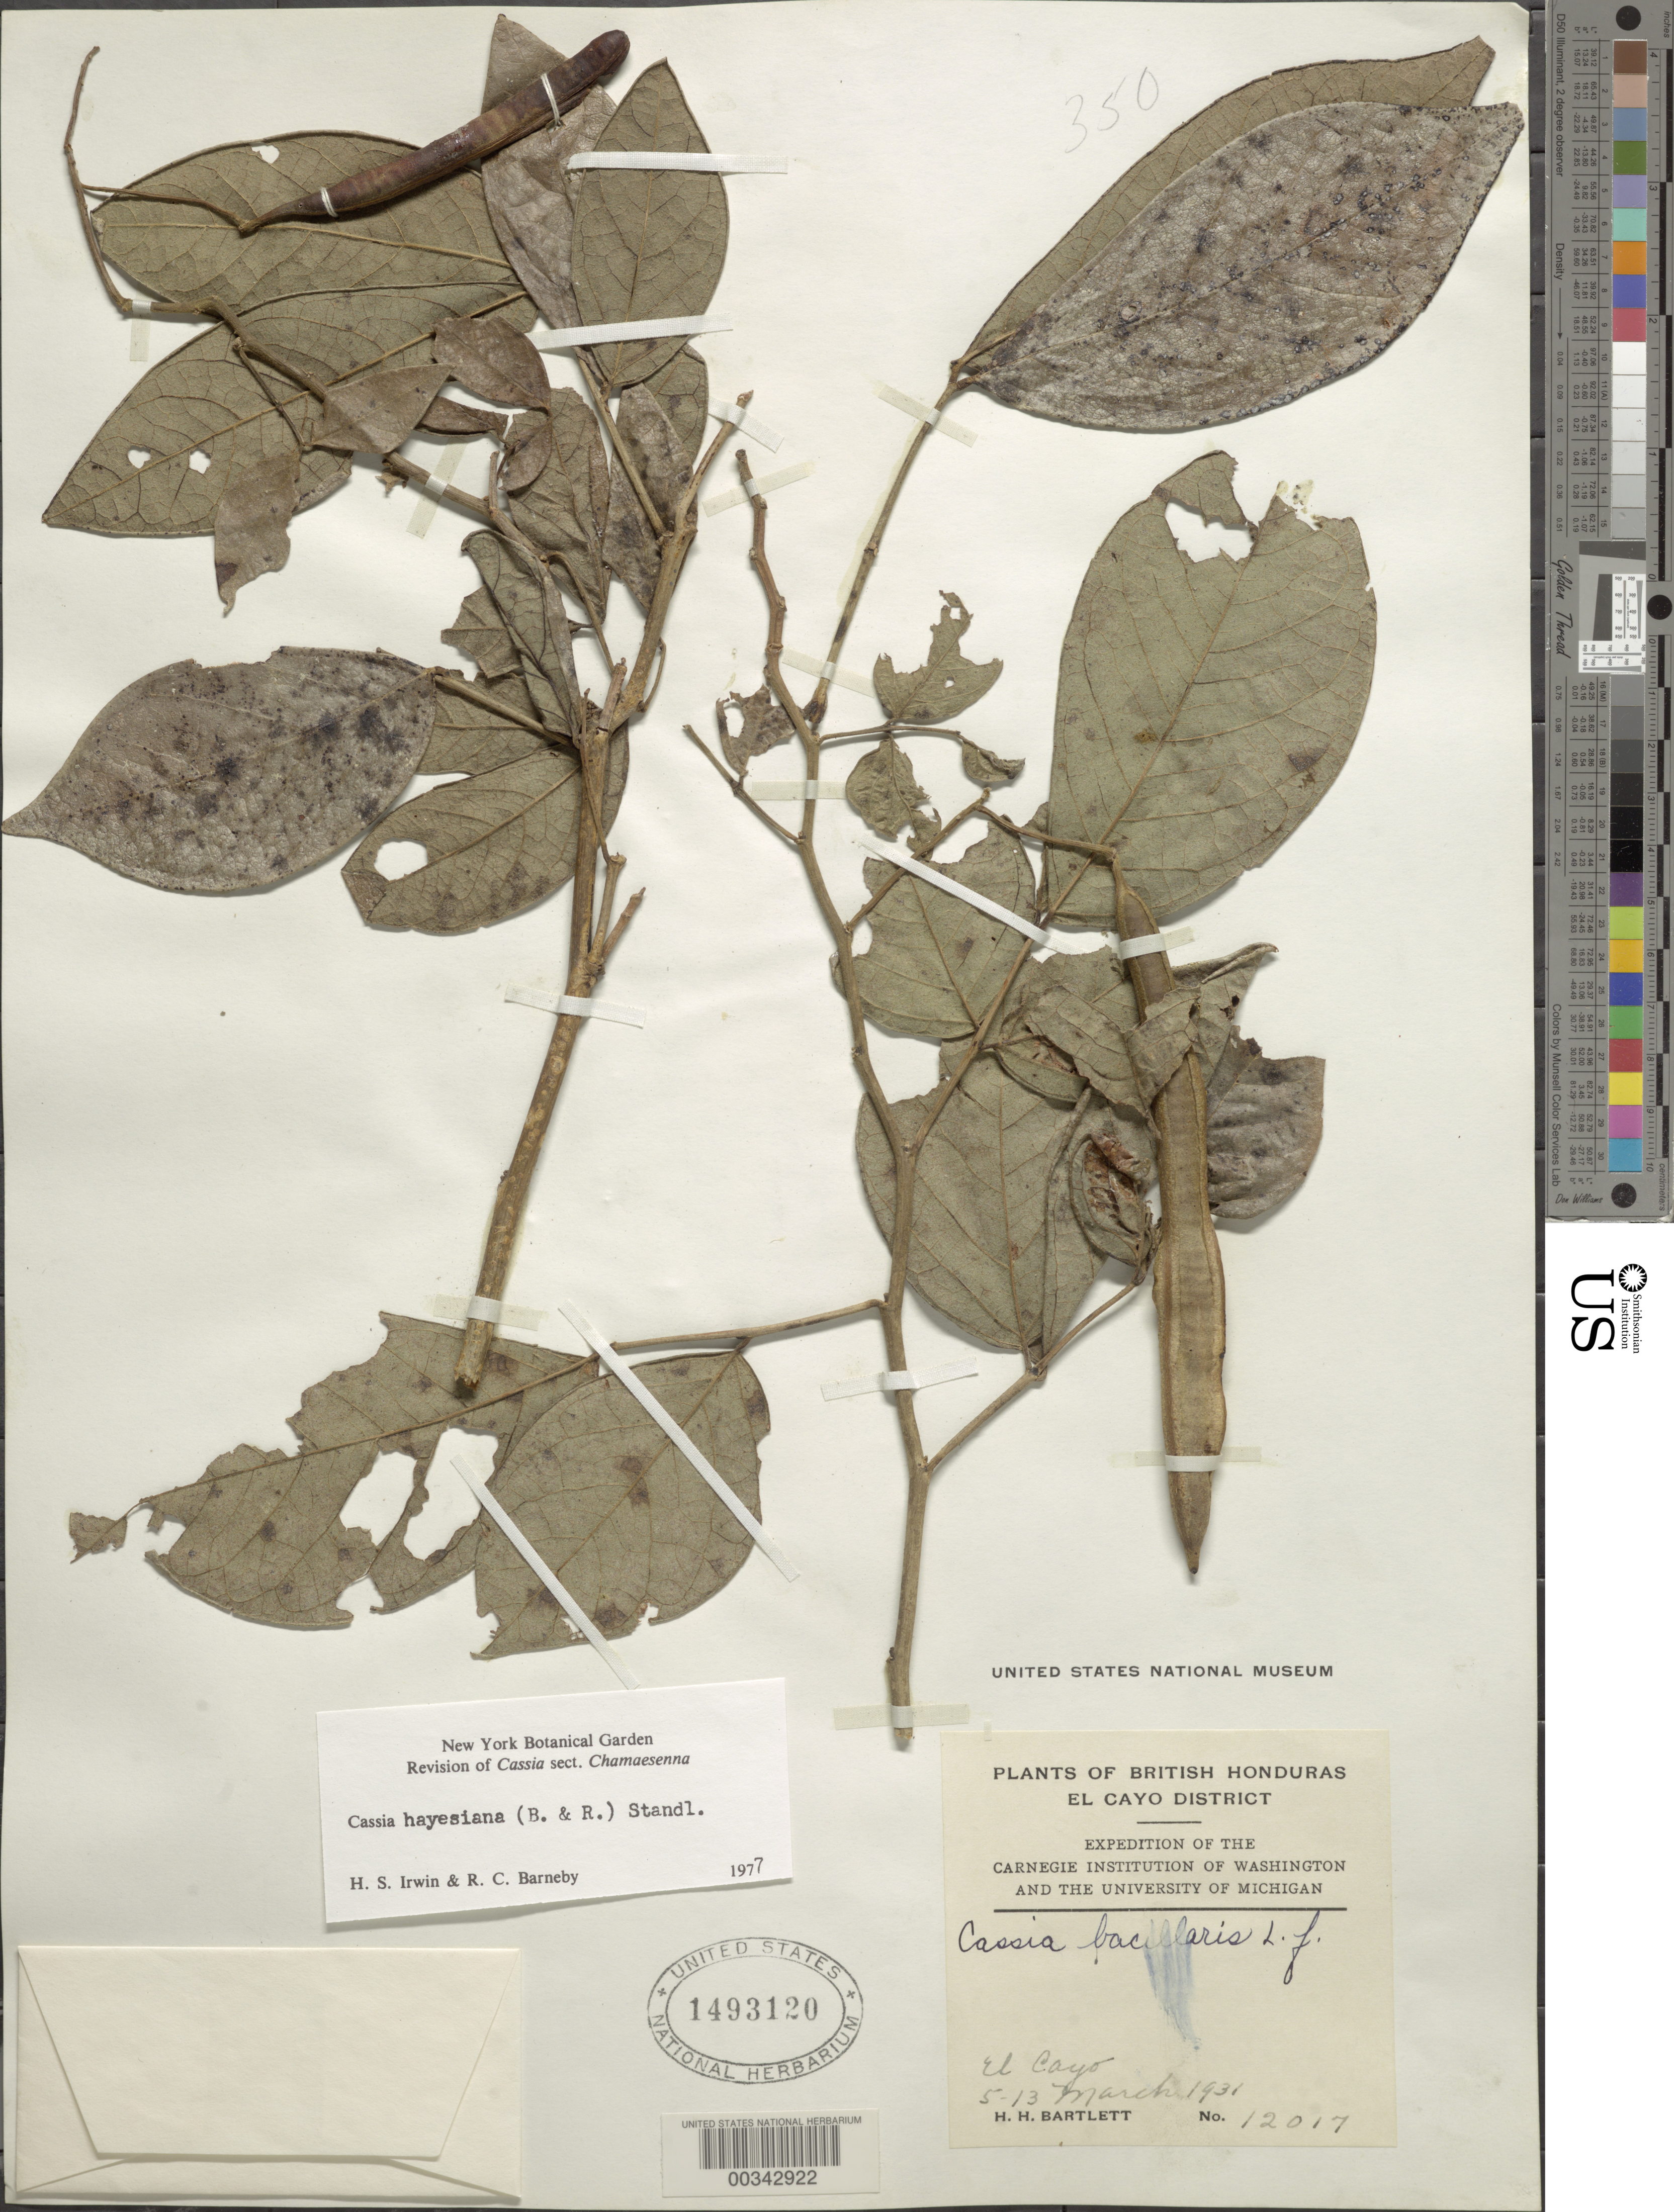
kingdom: Plantae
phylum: Tracheophyta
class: Magnoliopsida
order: Fabales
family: Fabaceae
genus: Senna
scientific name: Senna hayesiana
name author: (Britton & Rose) H.S. Irwin & Barneby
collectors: H. H. Bartlett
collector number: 12017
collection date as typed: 05 Mar 1931 to 13 Mar 1931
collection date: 1931-03-05/1931-03-13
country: Belize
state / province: Cayo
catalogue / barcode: US 1493120